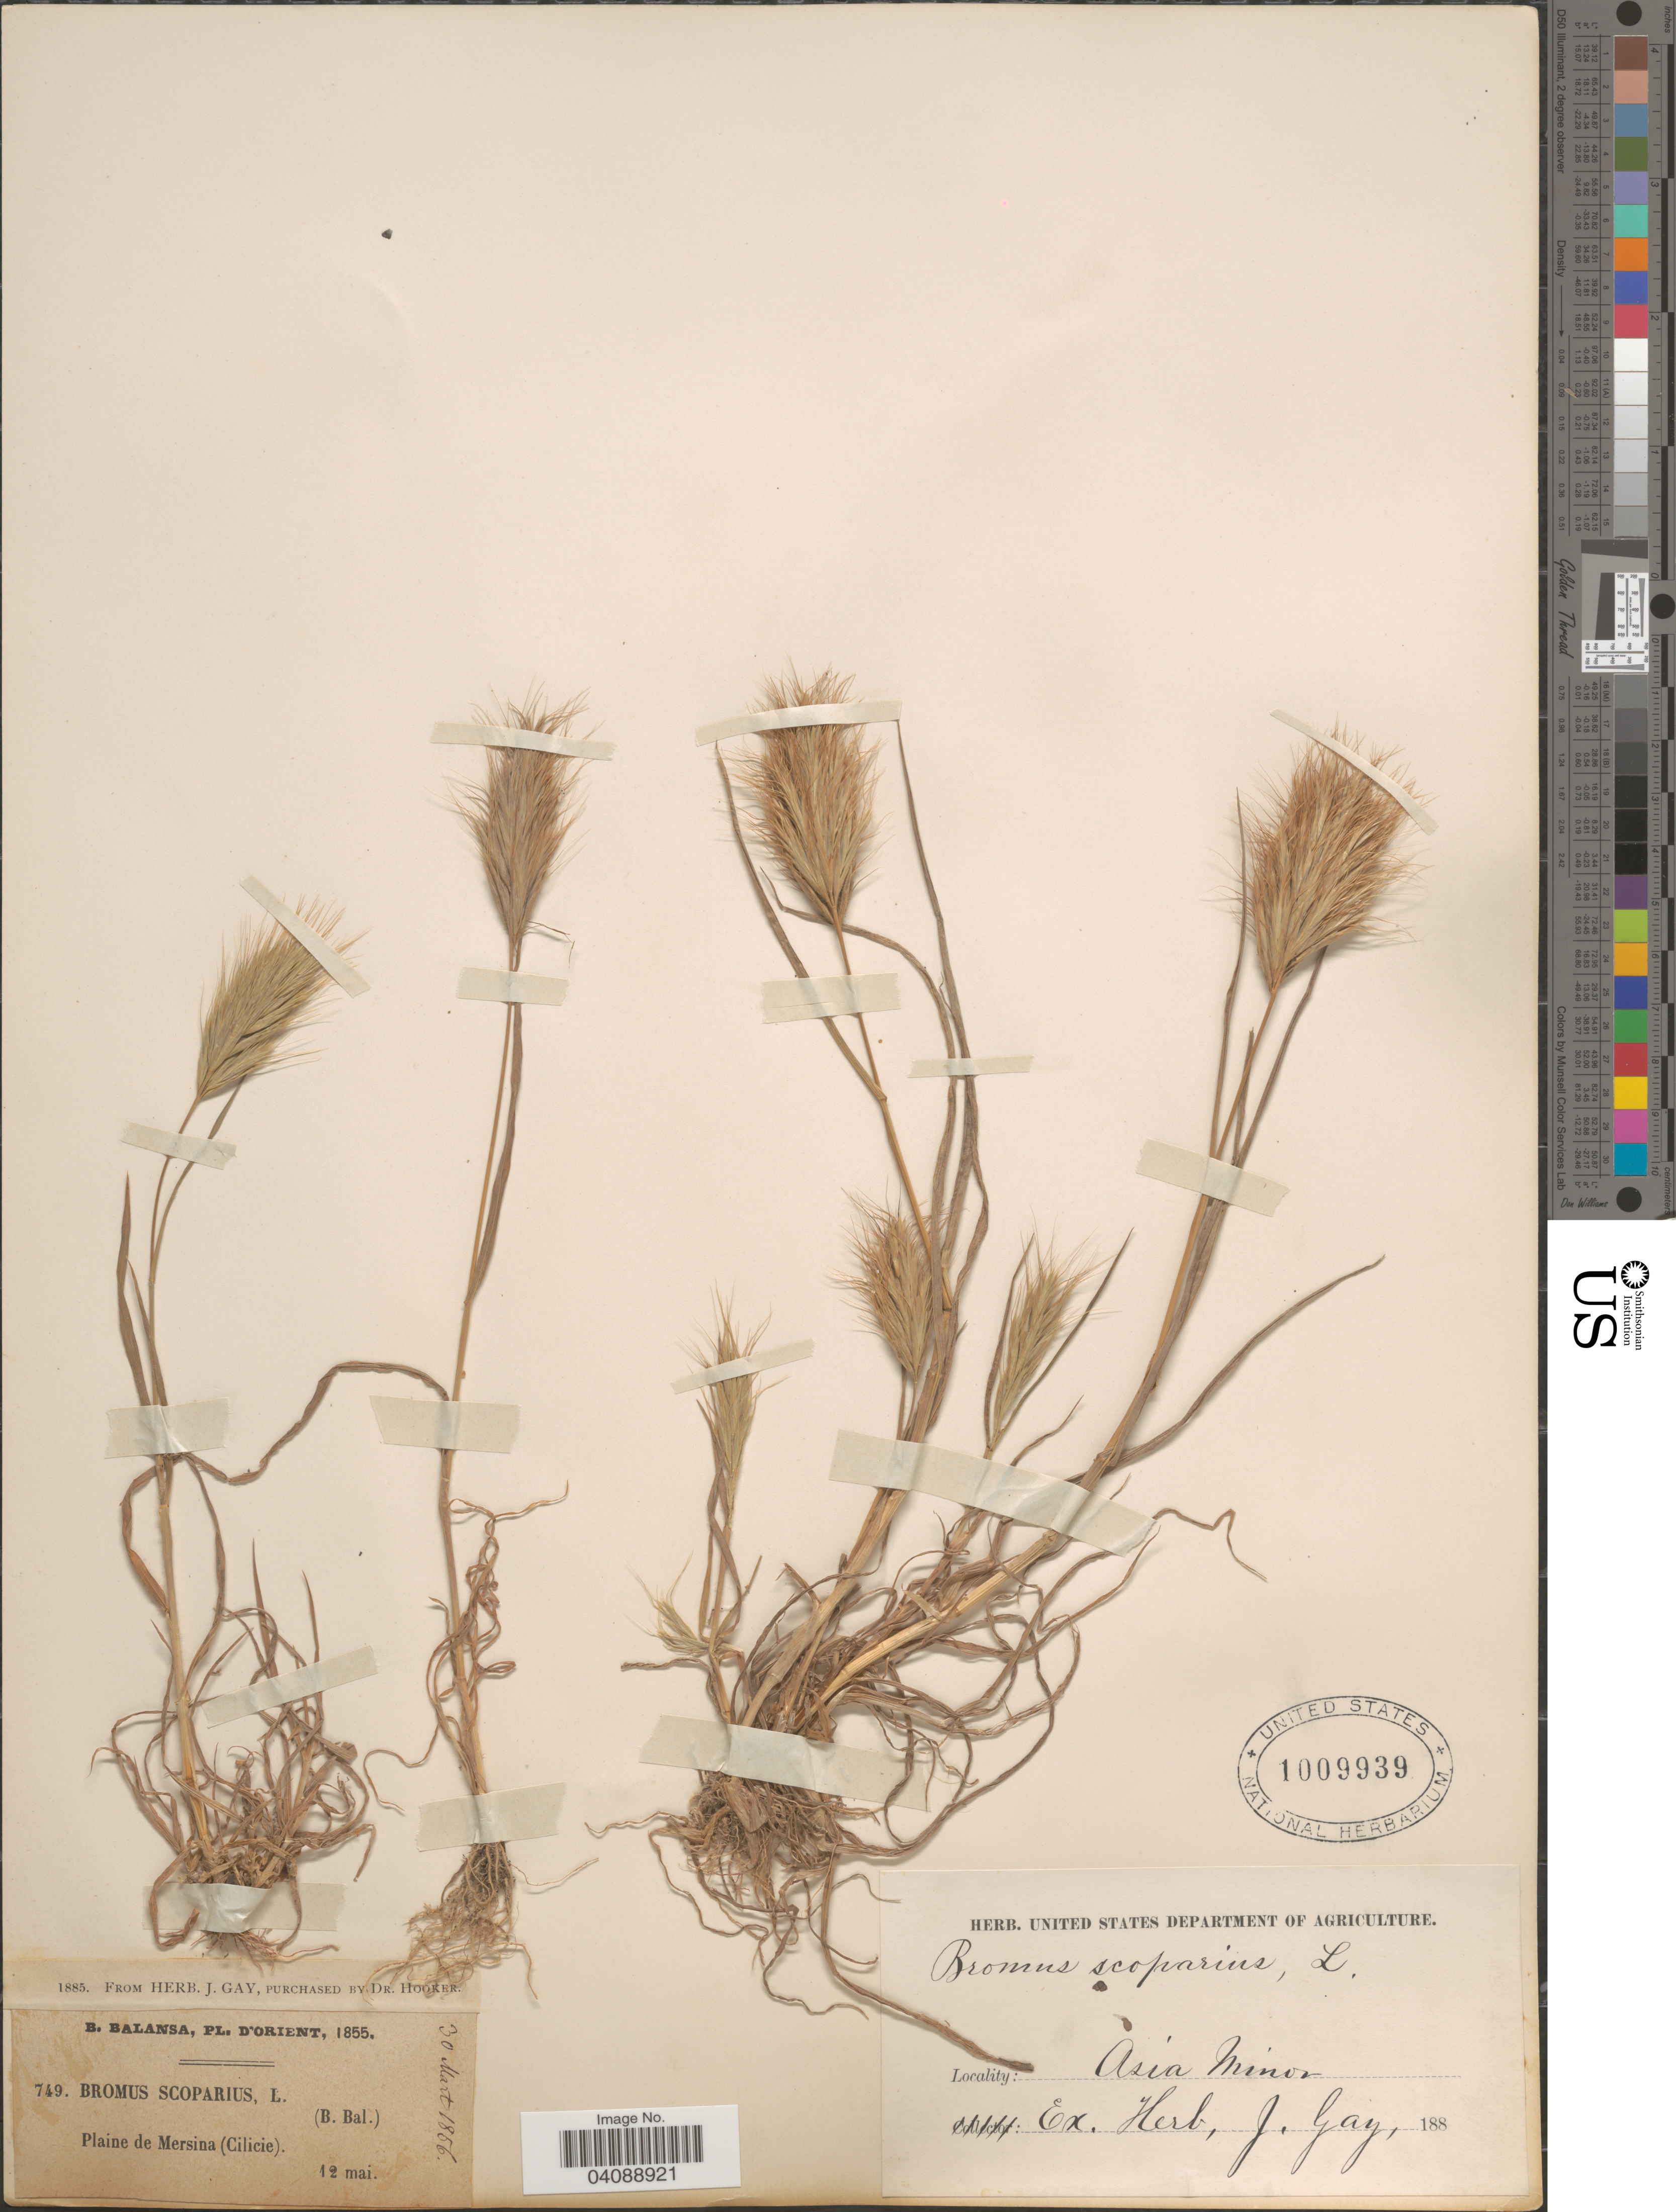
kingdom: Plantae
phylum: Tracheophyta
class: Liliopsida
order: Poales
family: Poaceae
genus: Bromus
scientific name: Bromus hordeaceus subsp. divaricatus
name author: (Bonnier & Layens) Kerguélen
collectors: B. Balansa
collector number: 749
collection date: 1855-05-12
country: Turkey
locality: D'Orient. Plaine de Mersina (Cilicie). Asia Minor.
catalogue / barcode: US 1009939